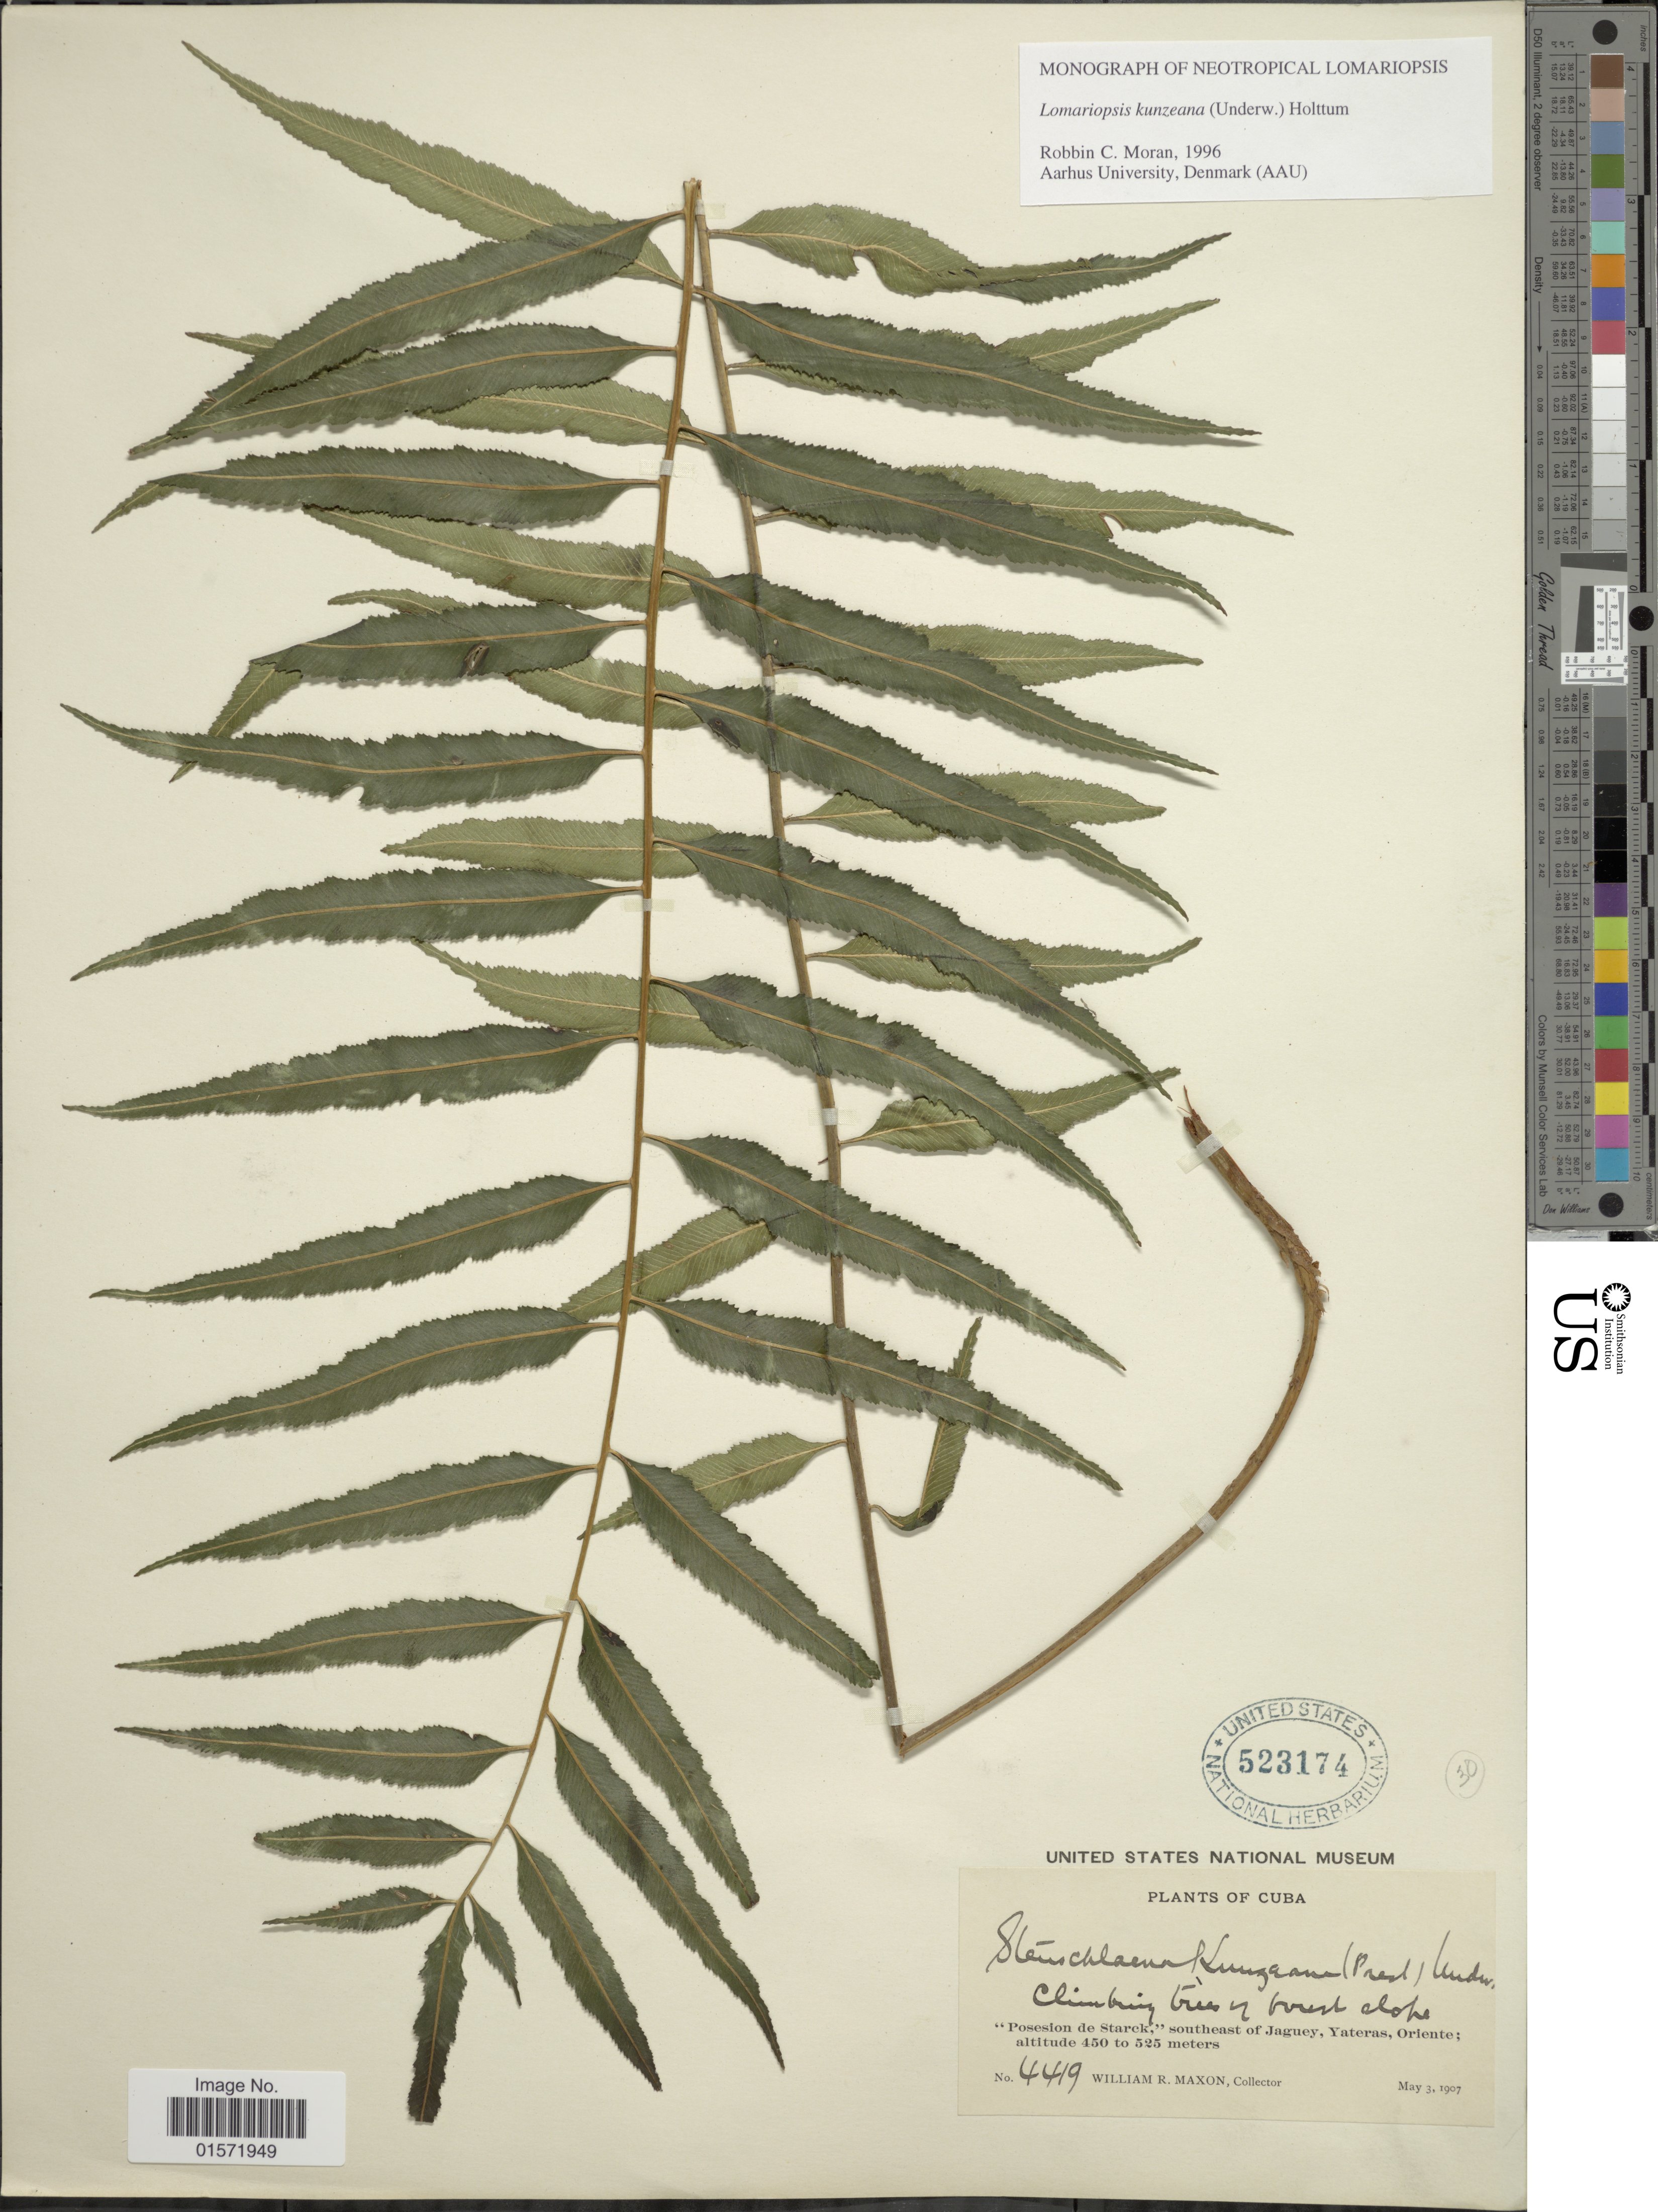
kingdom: Plantae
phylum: Tracheophyta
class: Polypodiopsida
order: Polypodiales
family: Lomariopsidaceae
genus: Lomariopsis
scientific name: Lomariopsis kunzeana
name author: (Underw.) Holttum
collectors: W. R. Maxon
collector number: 4419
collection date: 1907-05-03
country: Cuba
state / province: Oriente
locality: Posesion de Starck,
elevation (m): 450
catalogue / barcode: US 523174